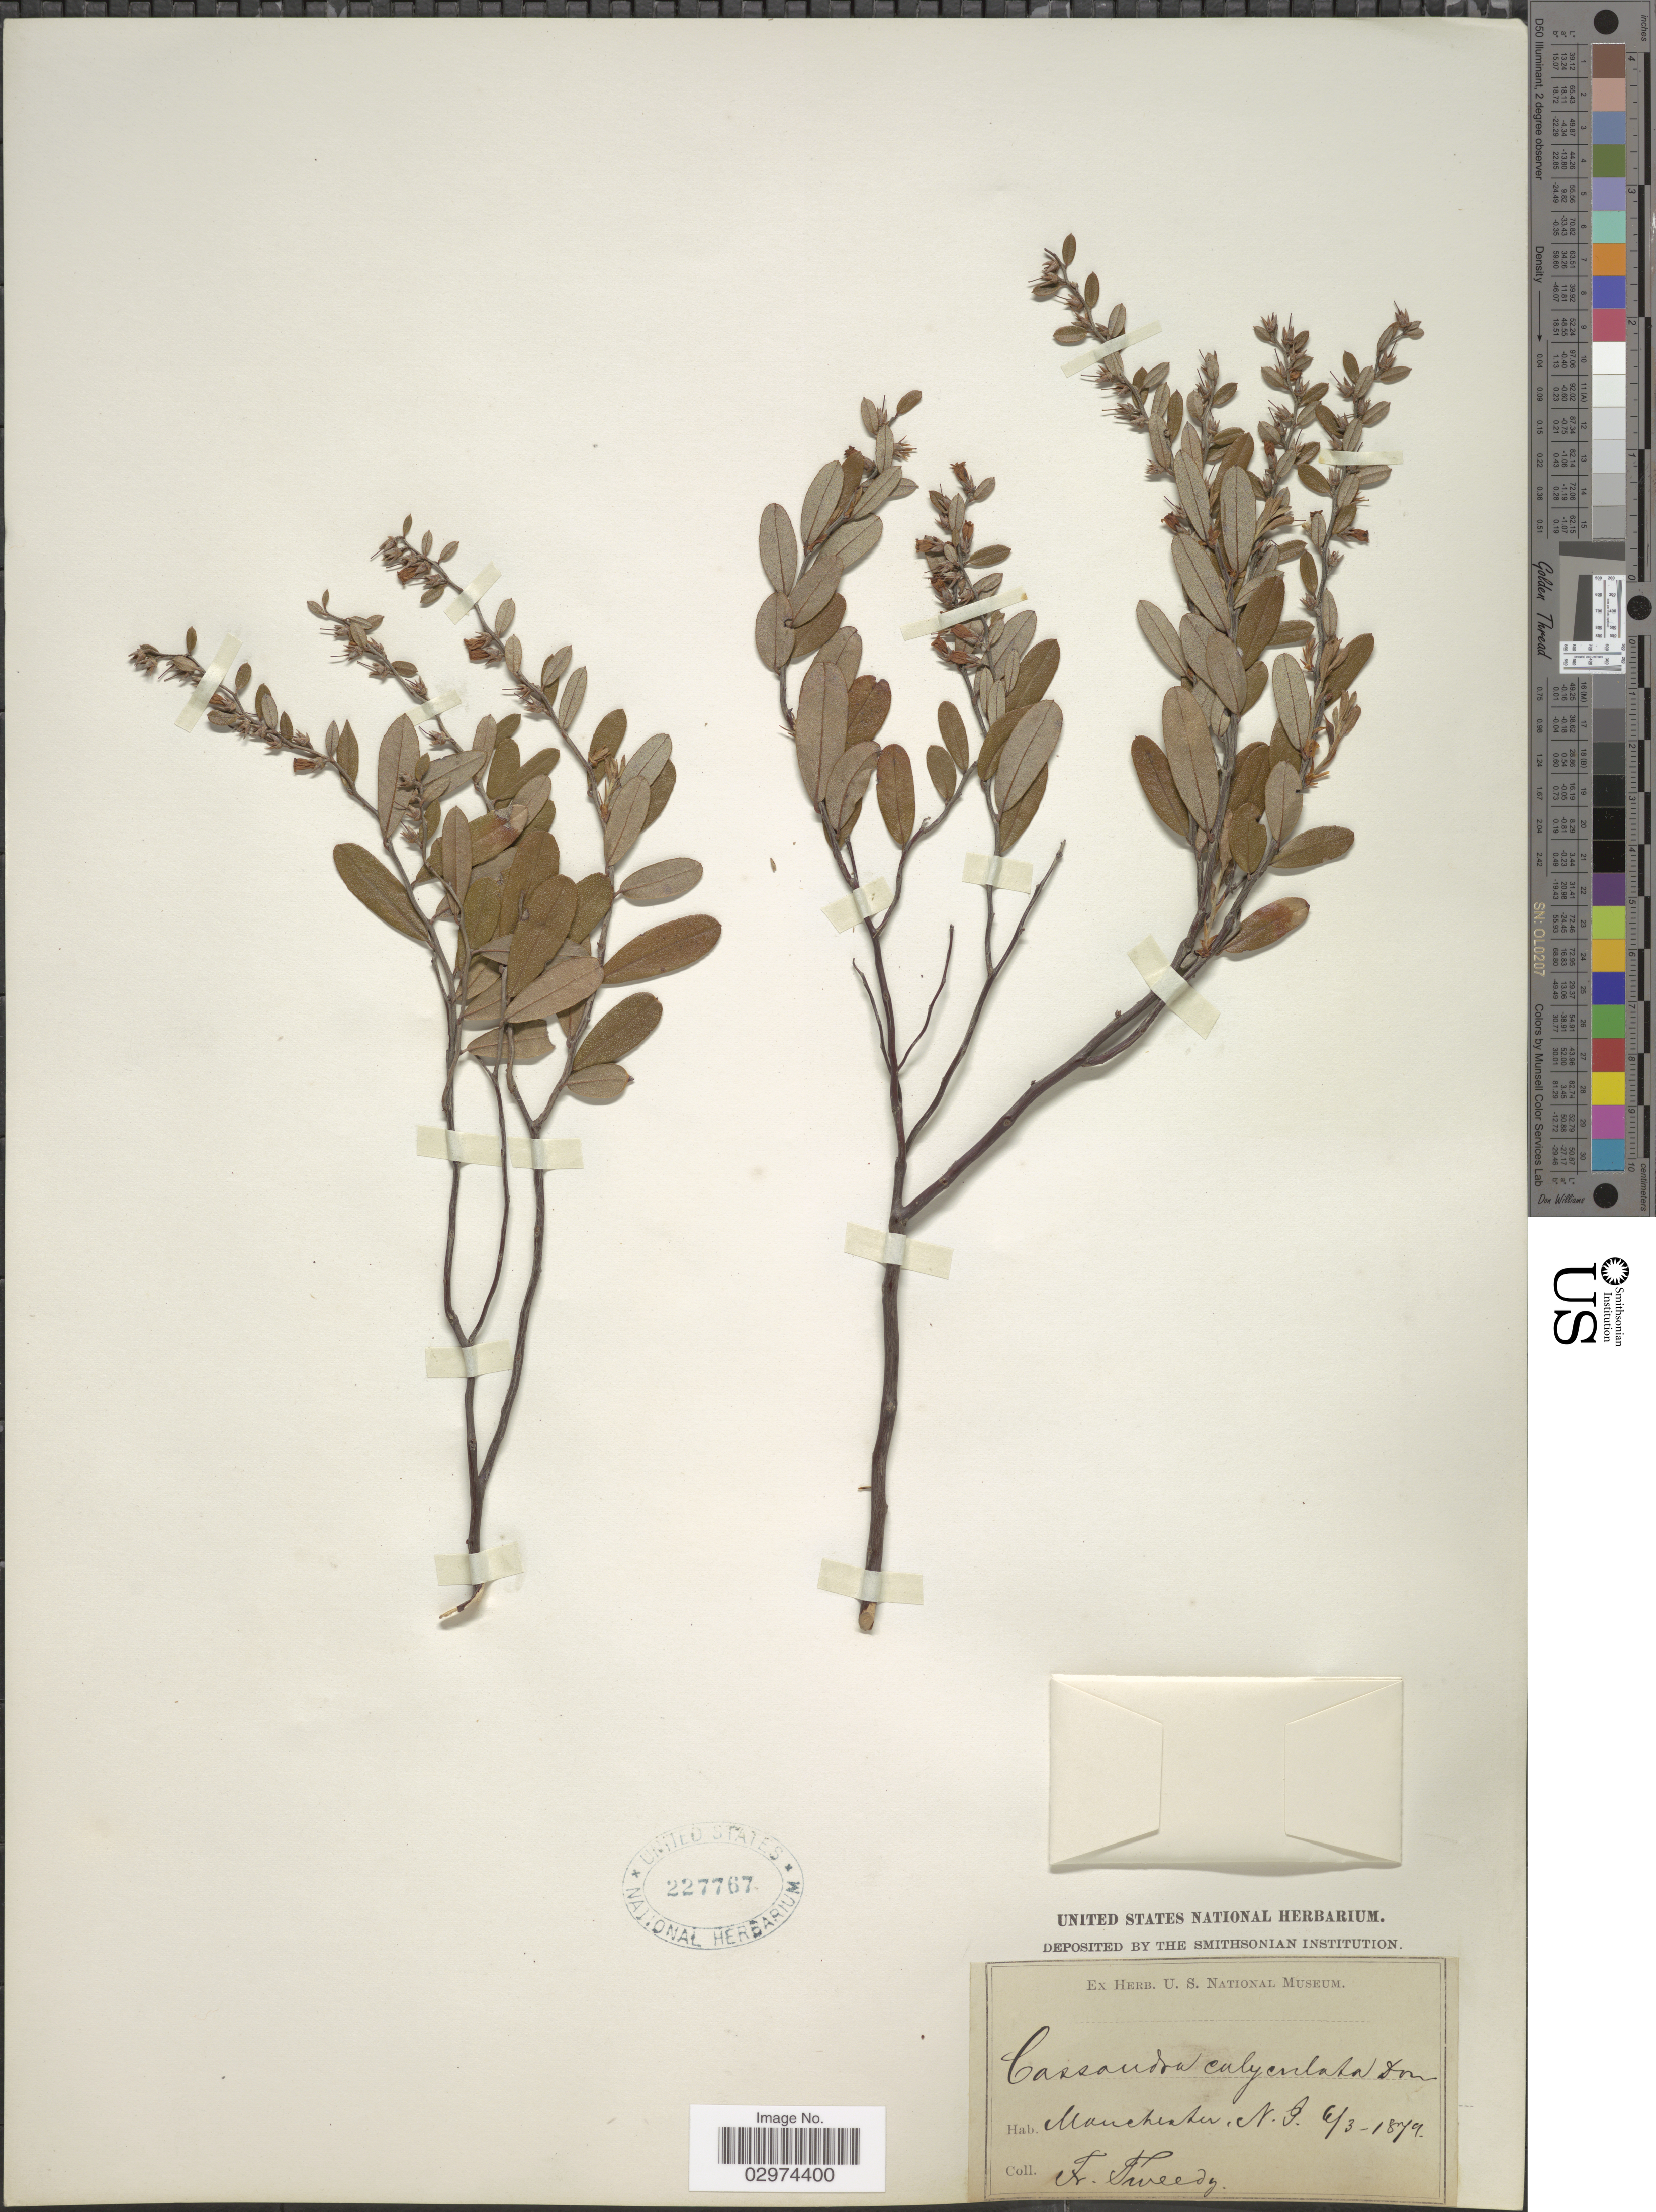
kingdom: Plantae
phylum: Tracheophyta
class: Magnoliopsida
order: Ericales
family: Ericaceae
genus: Chamaedaphne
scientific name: Chamaedaphne calyculata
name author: (L.) Moench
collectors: F. Tweedy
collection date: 1879-06-03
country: United States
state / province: New Jersey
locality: Manchester. N.J.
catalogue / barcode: US 227767